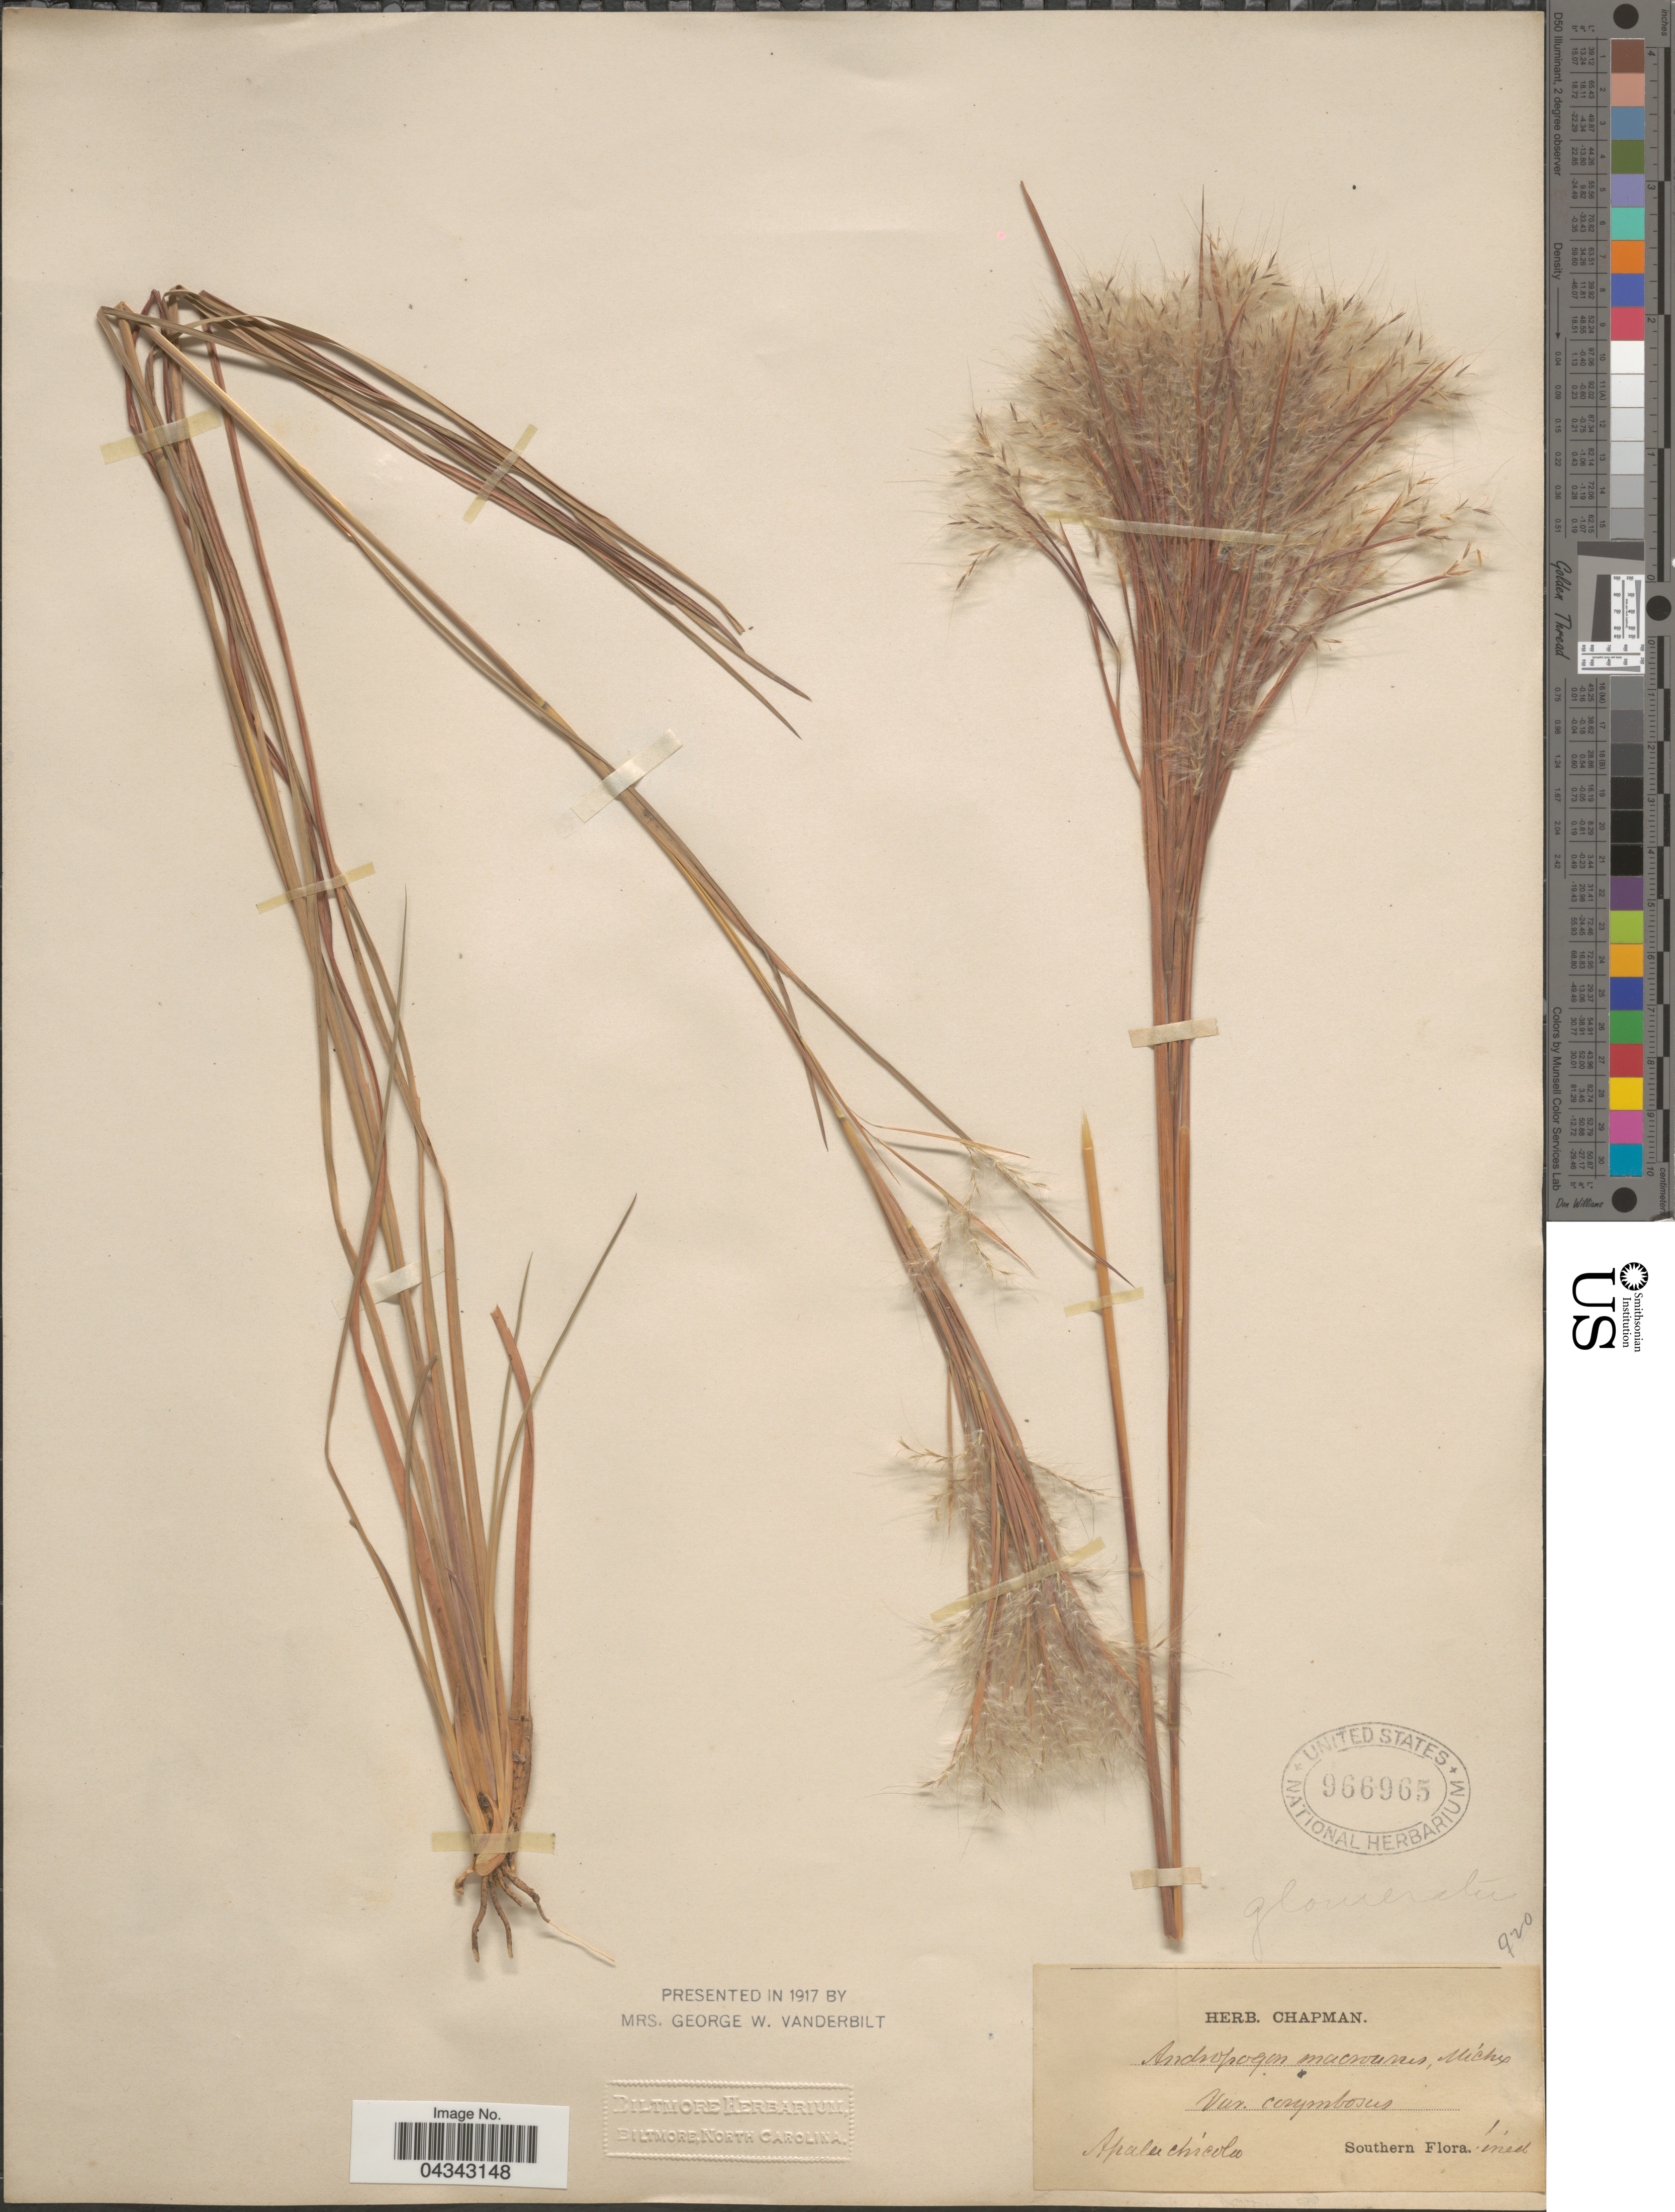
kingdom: Plantae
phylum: Tracheophyta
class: Liliopsida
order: Poales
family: Poaceae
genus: Andropogon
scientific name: Andropogon glomeratus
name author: (Walter) Britton, Stearns & Poggenb.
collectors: ex herb. Chapman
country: United States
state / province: Florida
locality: Southern. Apalachicola.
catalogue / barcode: US 966965